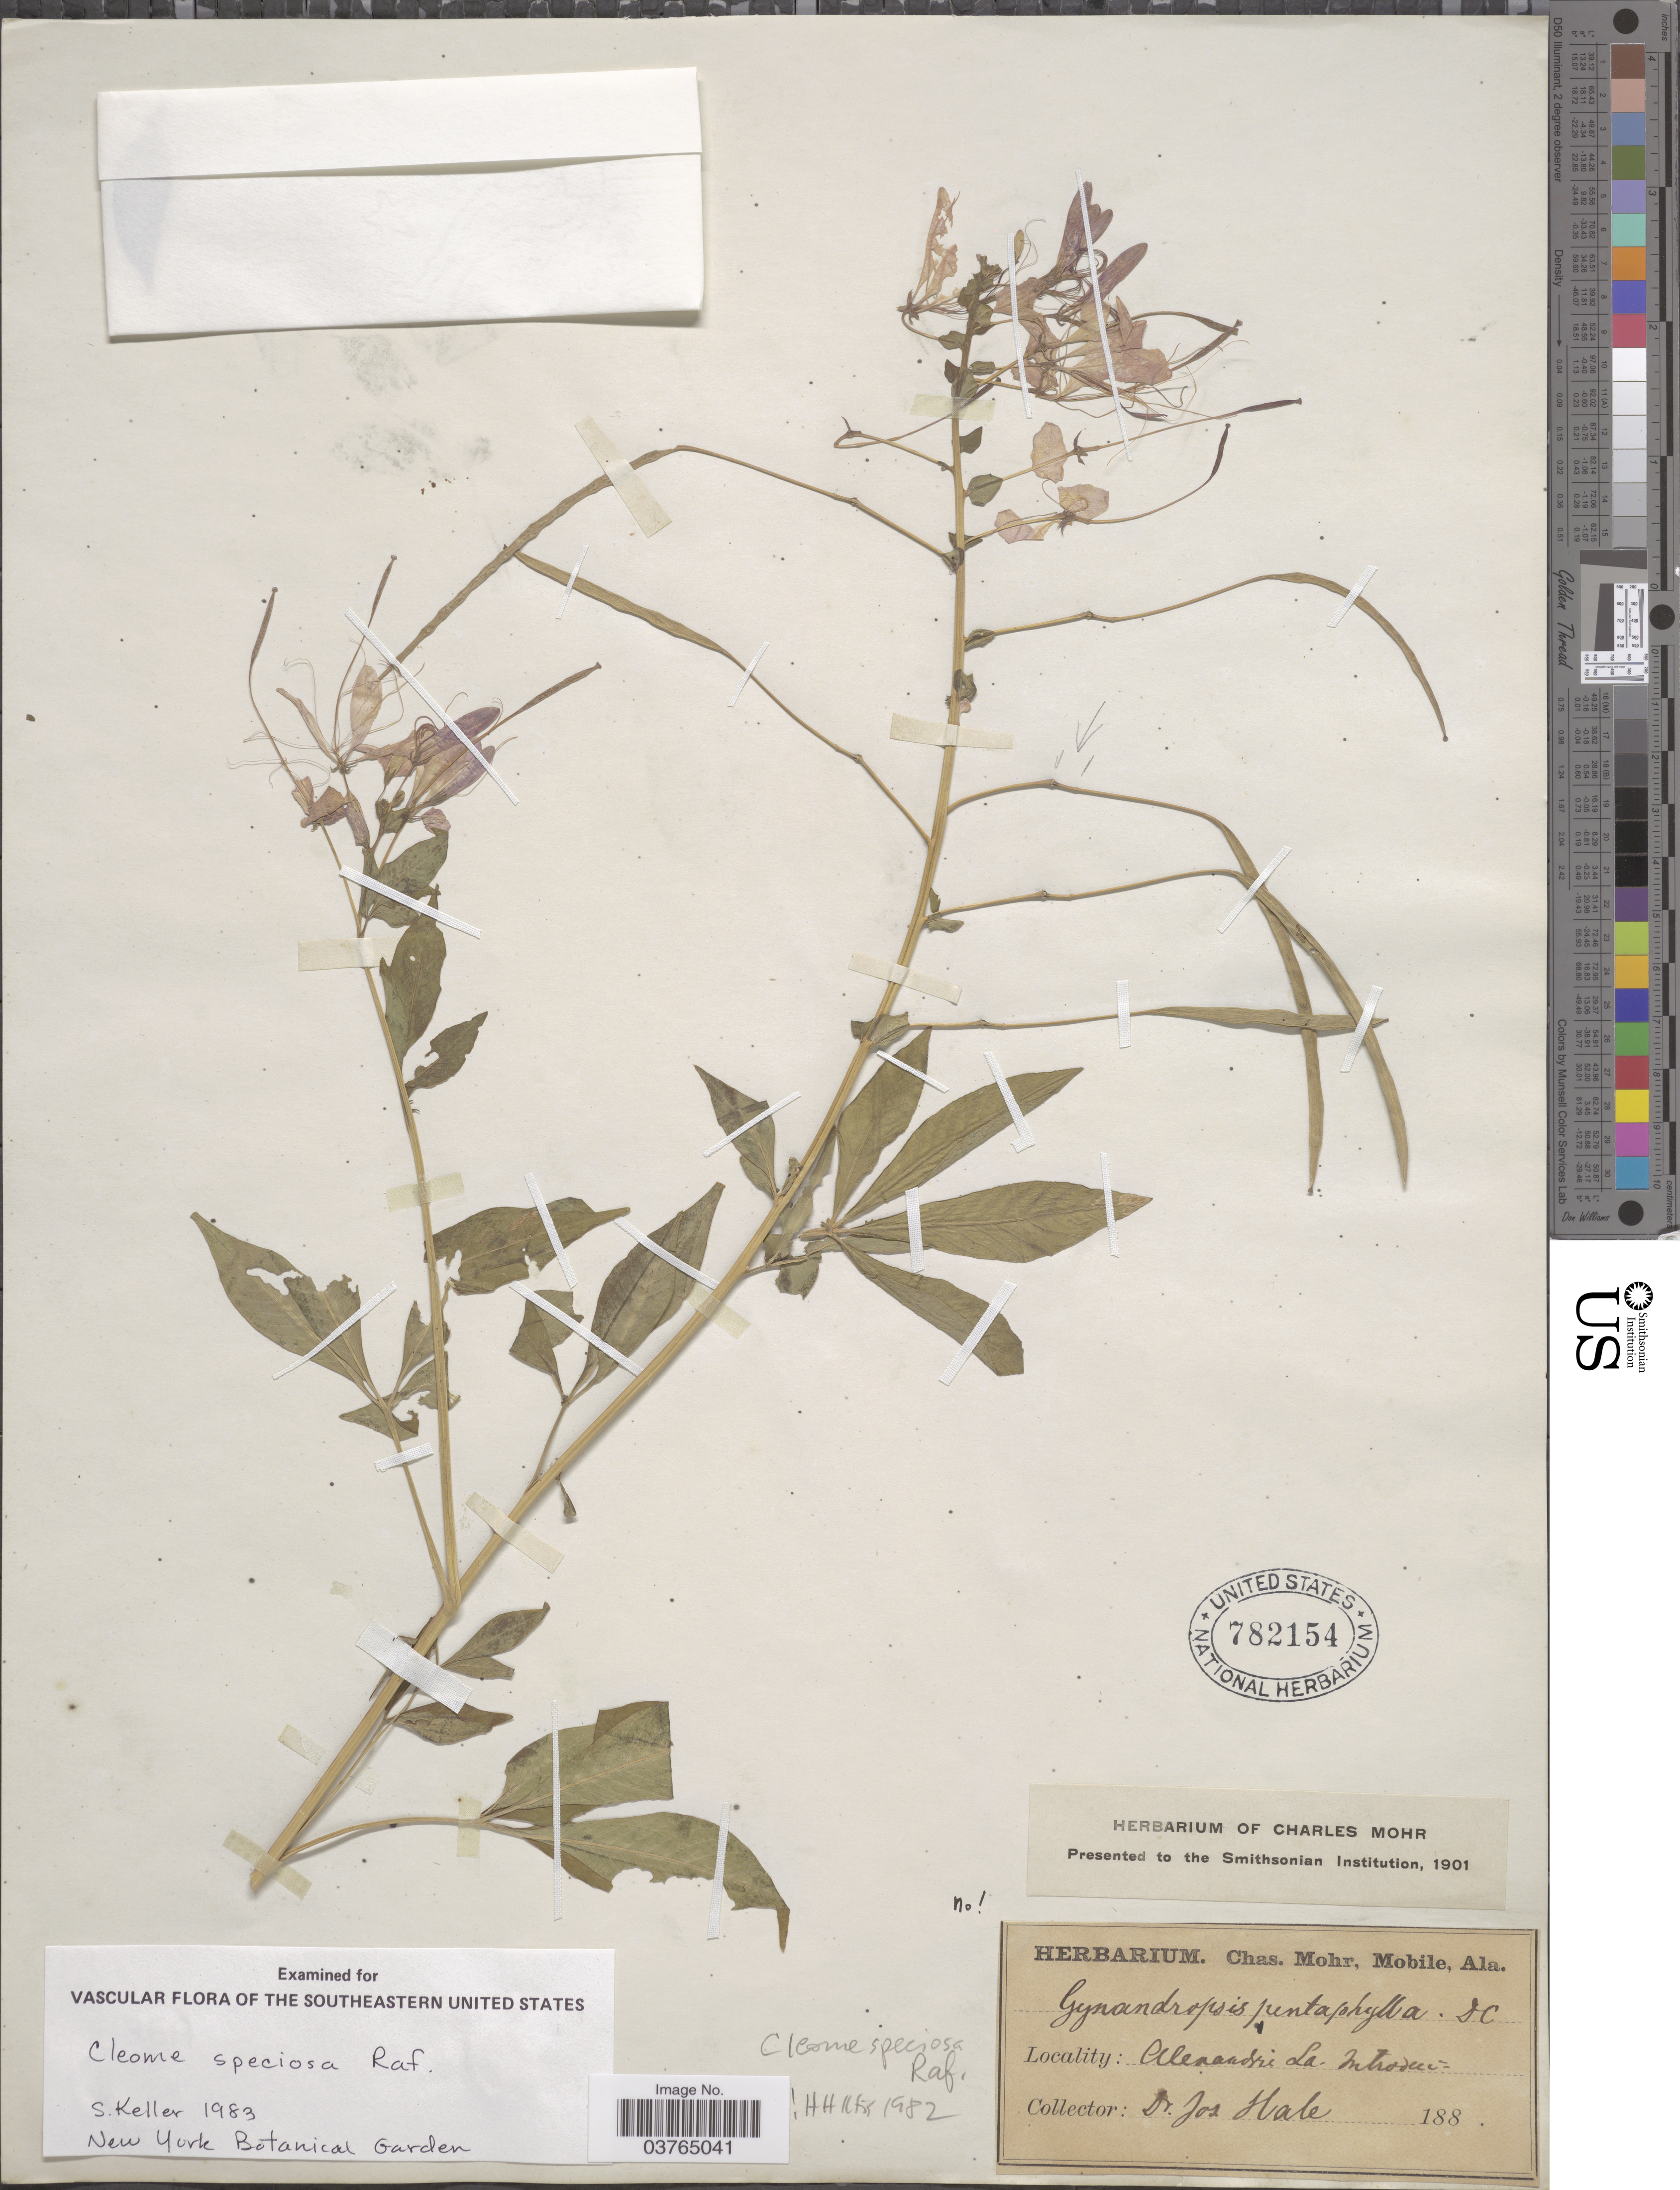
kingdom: Plantae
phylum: Tracheophyta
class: Magnoliopsida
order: Brassicales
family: Cleomaceae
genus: Cleoserrata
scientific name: Cleoserrata speciosa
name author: (Raf.) Iltis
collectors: J. Hale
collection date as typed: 188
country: United States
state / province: Louisiana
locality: Alexandria.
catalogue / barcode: US 782154